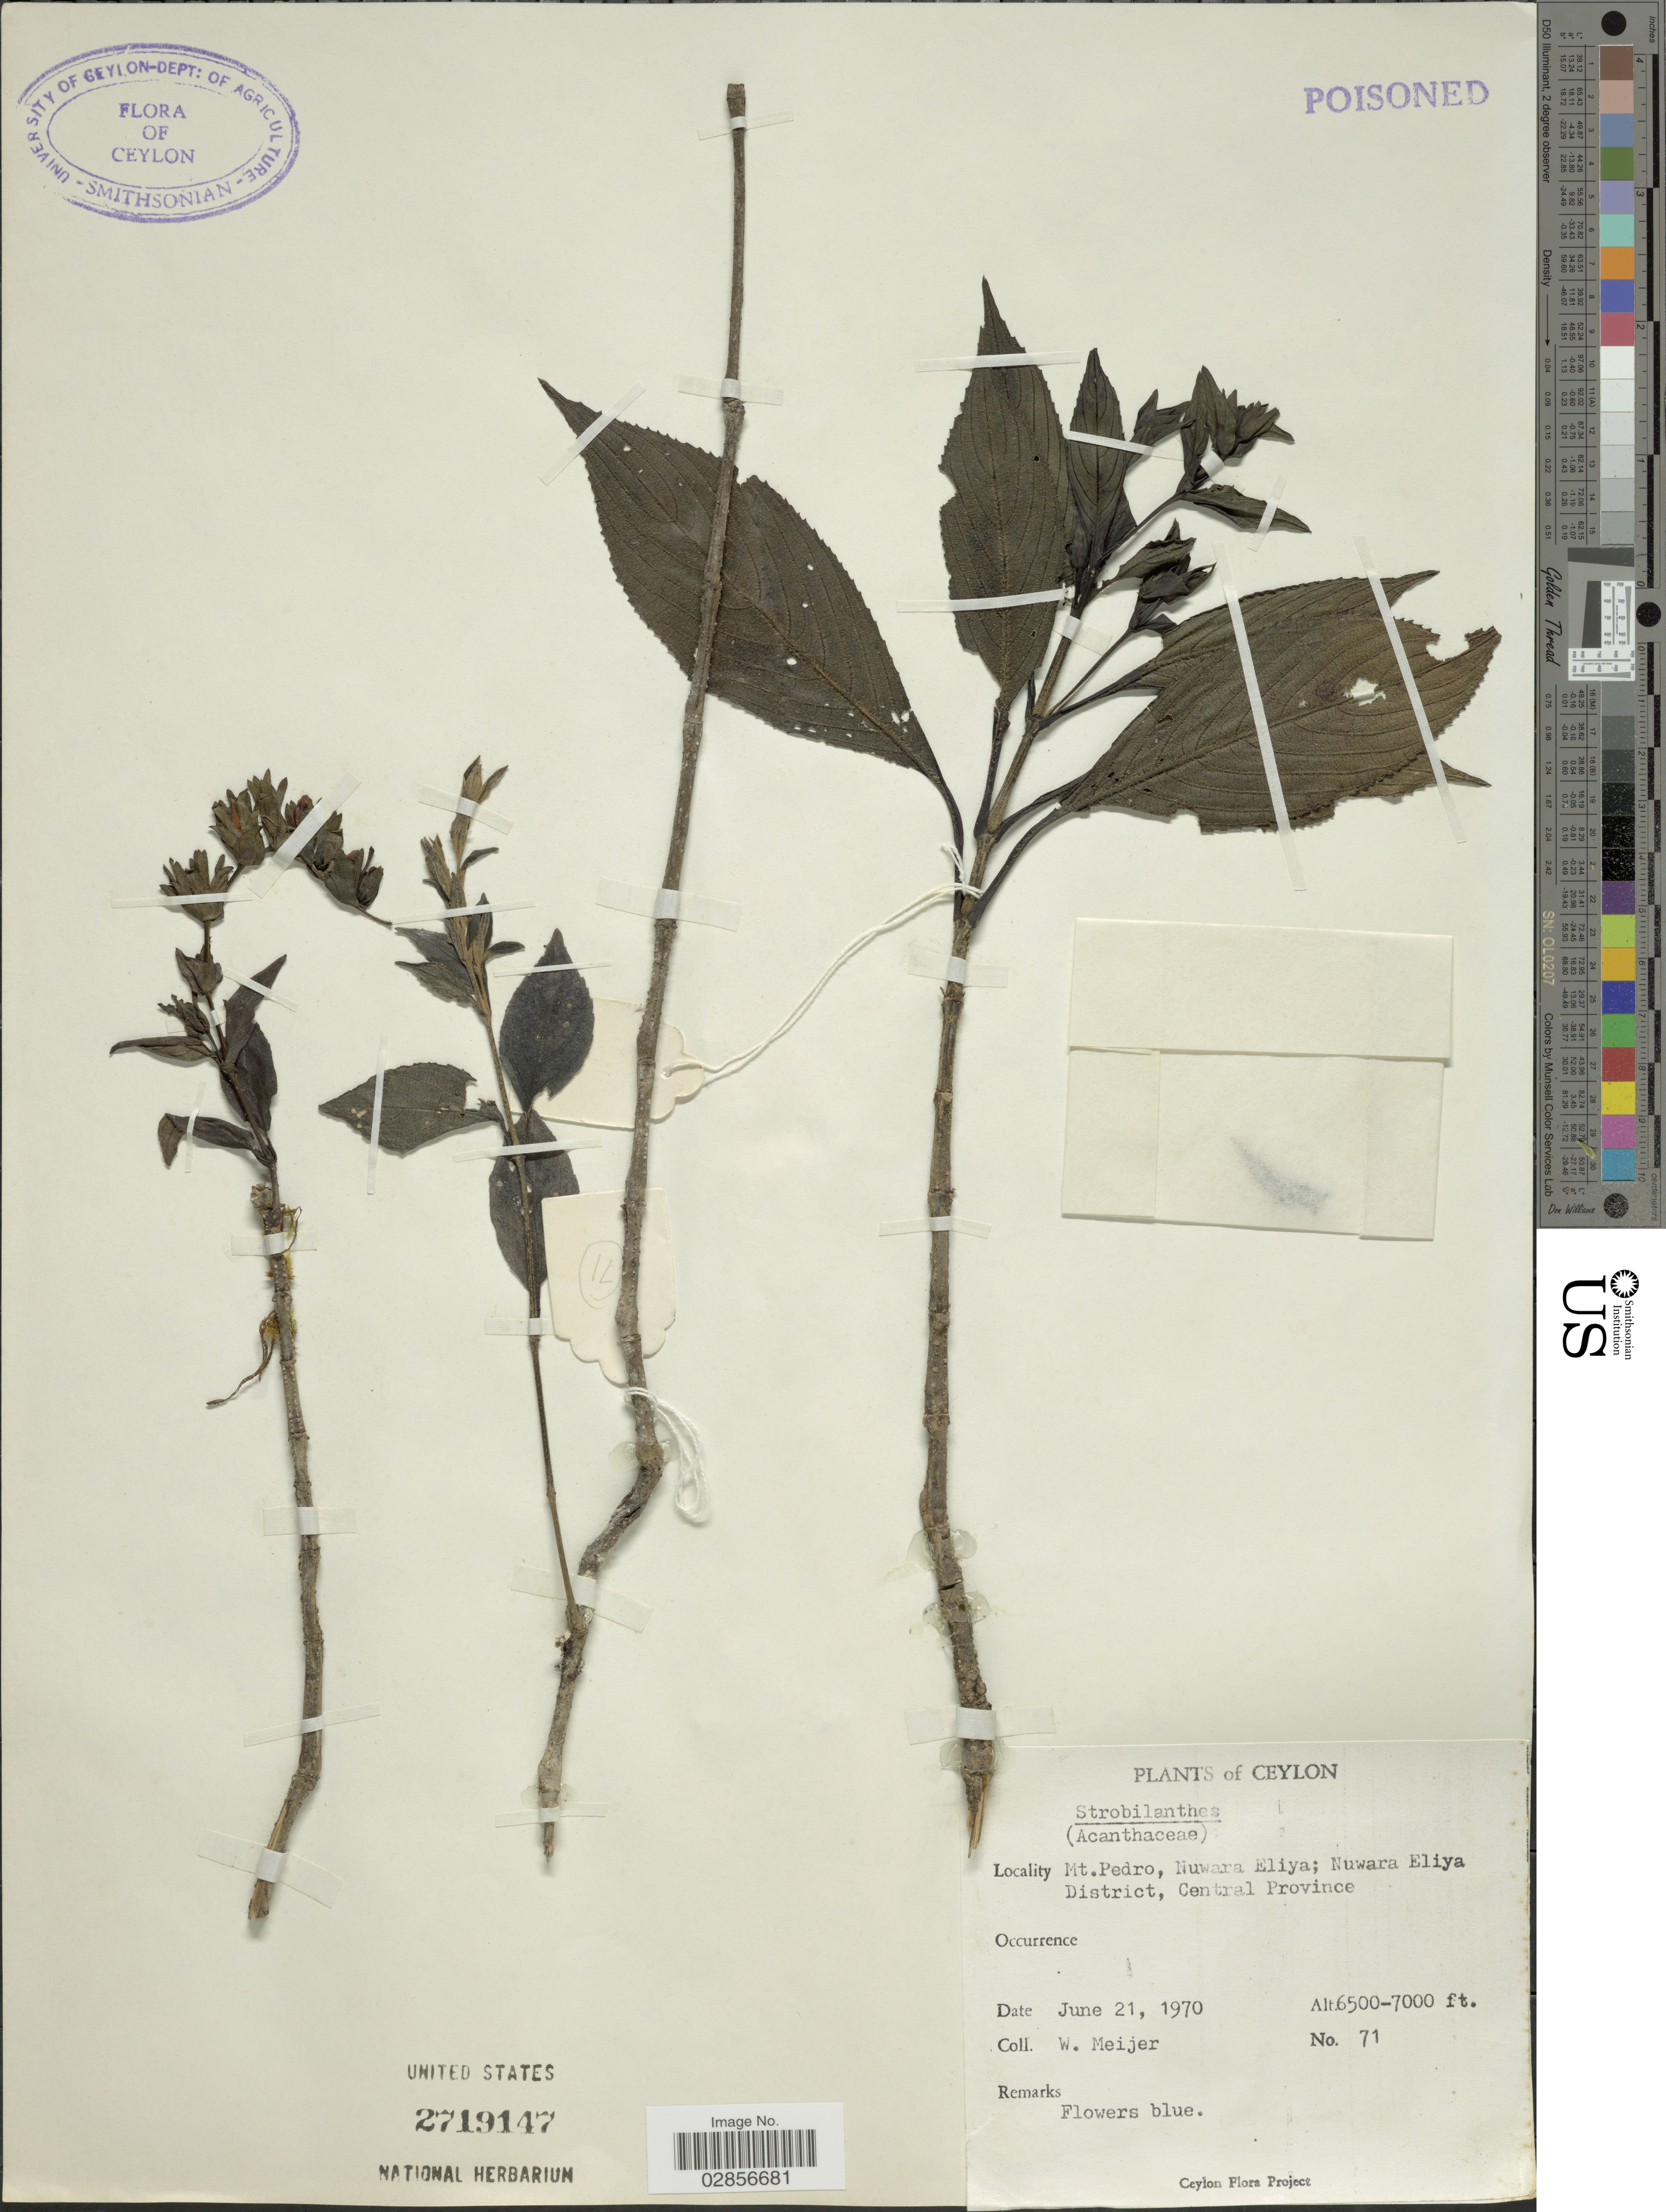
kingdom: Plantae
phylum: Tracheophyta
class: Magnoliopsida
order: Lamiales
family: Acanthaceae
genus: Strobilanthes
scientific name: Strobilanthes sp.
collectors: W. Meijer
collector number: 71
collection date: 1970-06-21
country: Sri Lanka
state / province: Central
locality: Ceylon, Mt. Pedro, Nuwara Eliya; Nuwara Eliya District, Central Province.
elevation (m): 1981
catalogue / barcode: US 2719147